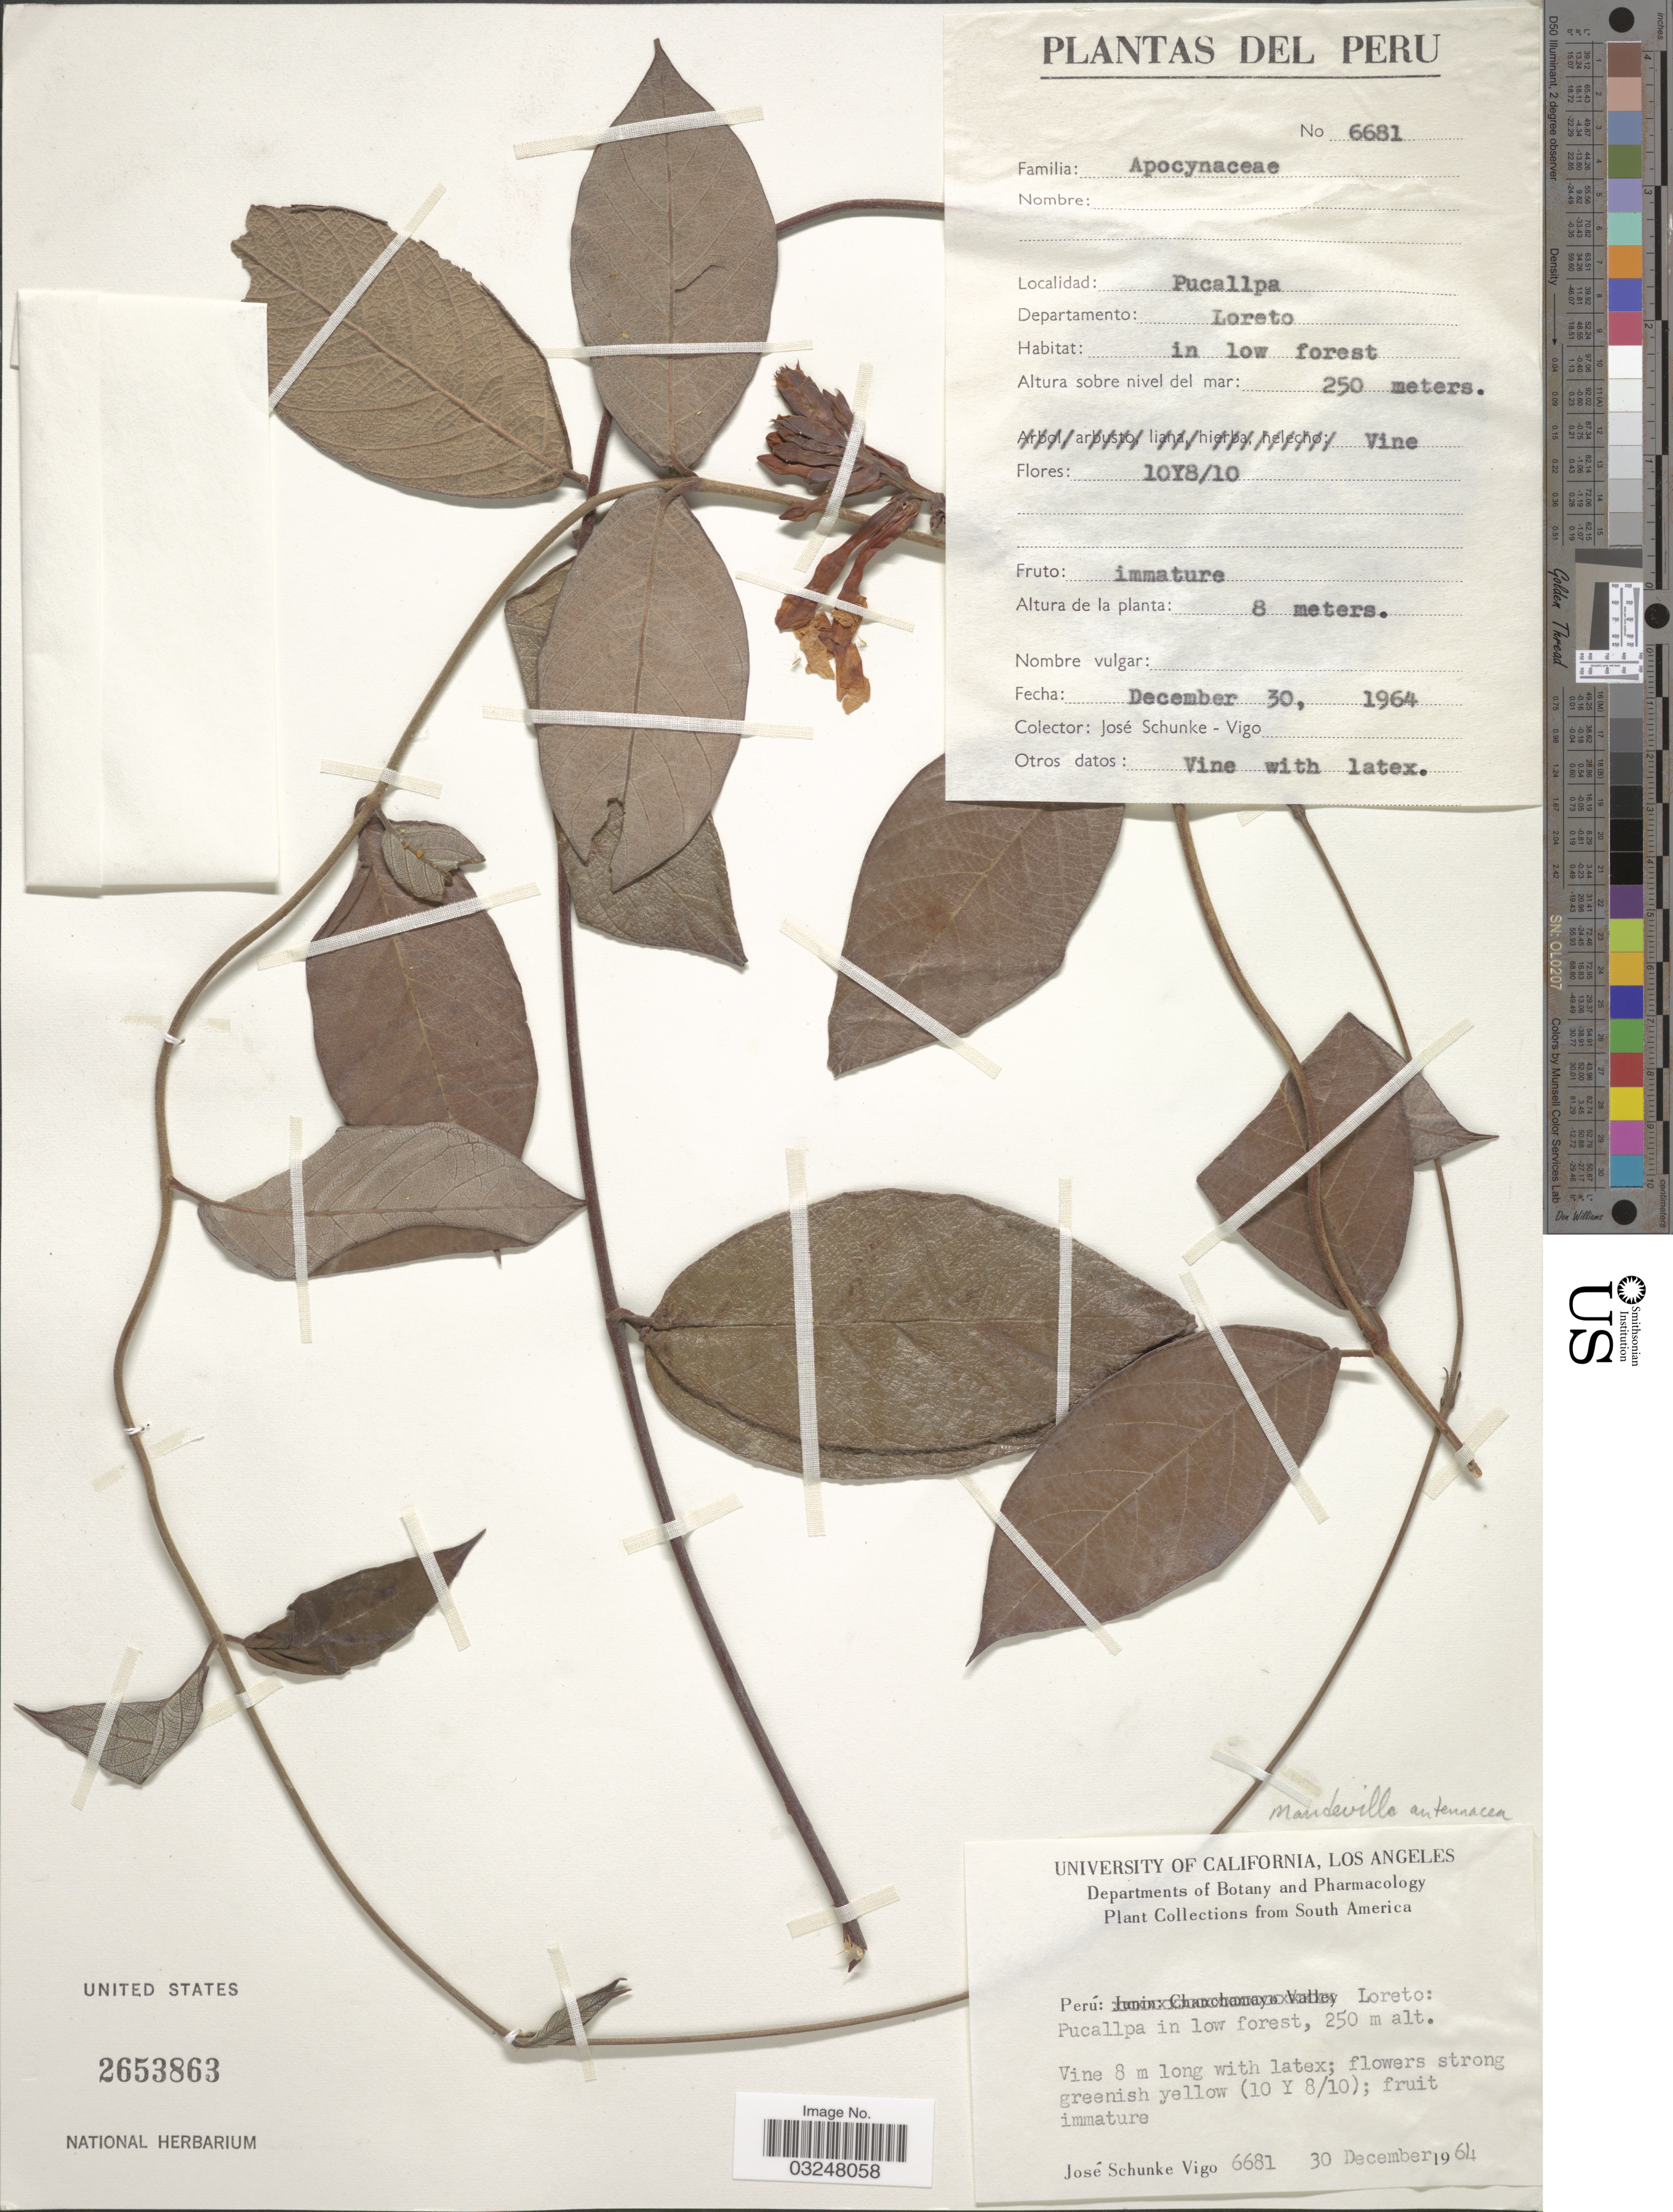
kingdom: Plantae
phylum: Tracheophyta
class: Magnoliopsida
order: Gentianales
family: Apocynaceae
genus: Mandevilla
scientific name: Mandevilla rugellosa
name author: (Rich.) L. Allorge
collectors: J. Schunke Vigo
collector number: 6681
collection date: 1964-12-30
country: Peru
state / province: Loreto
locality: Pucallpa in low forest. Departamento Loreto.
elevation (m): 76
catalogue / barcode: US 2653863